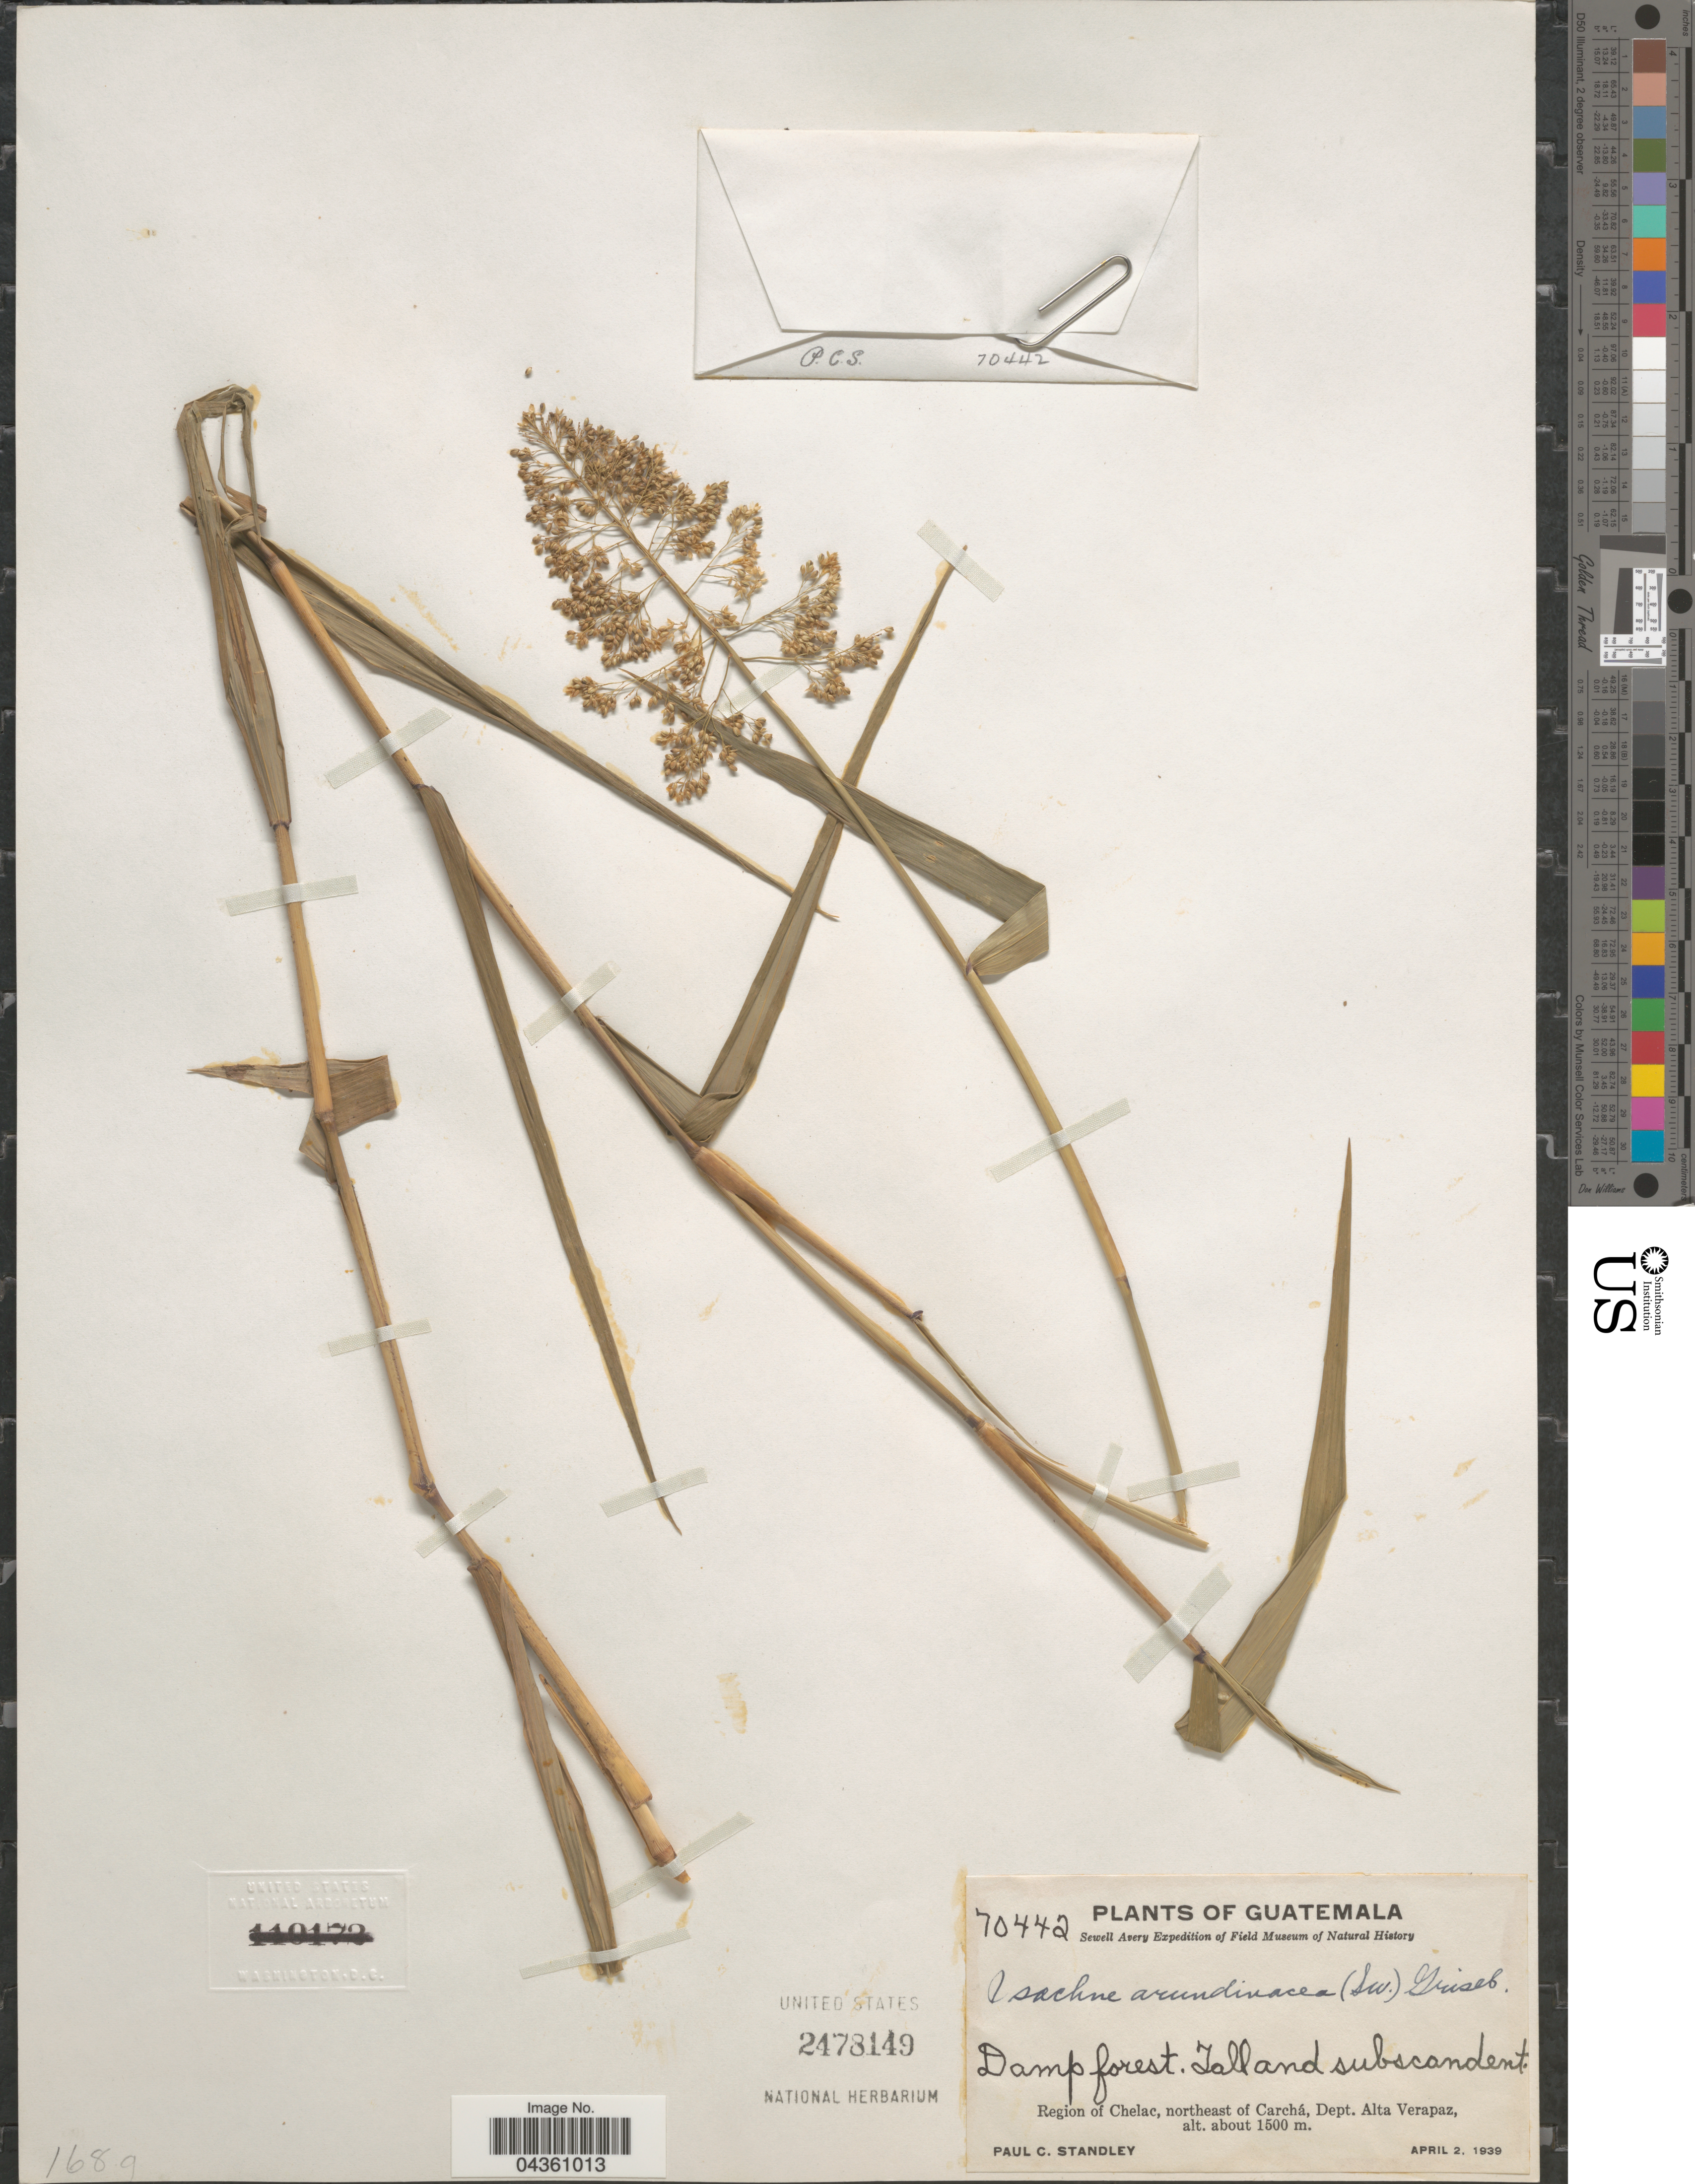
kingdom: Plantae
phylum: Tracheophyta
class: Liliopsida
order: Poales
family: Poaceae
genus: Isachne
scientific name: Isachne arundinacea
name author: (Sw.) Griseb.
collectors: P. C. Standley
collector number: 70442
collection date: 1939-04-02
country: Guatemala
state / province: Alta Verapaz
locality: Sewell Avery Expedition. Region of Chelac, northeast of Carchá, Dept. Alta Verapaz.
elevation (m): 1500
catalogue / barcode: US 2478149